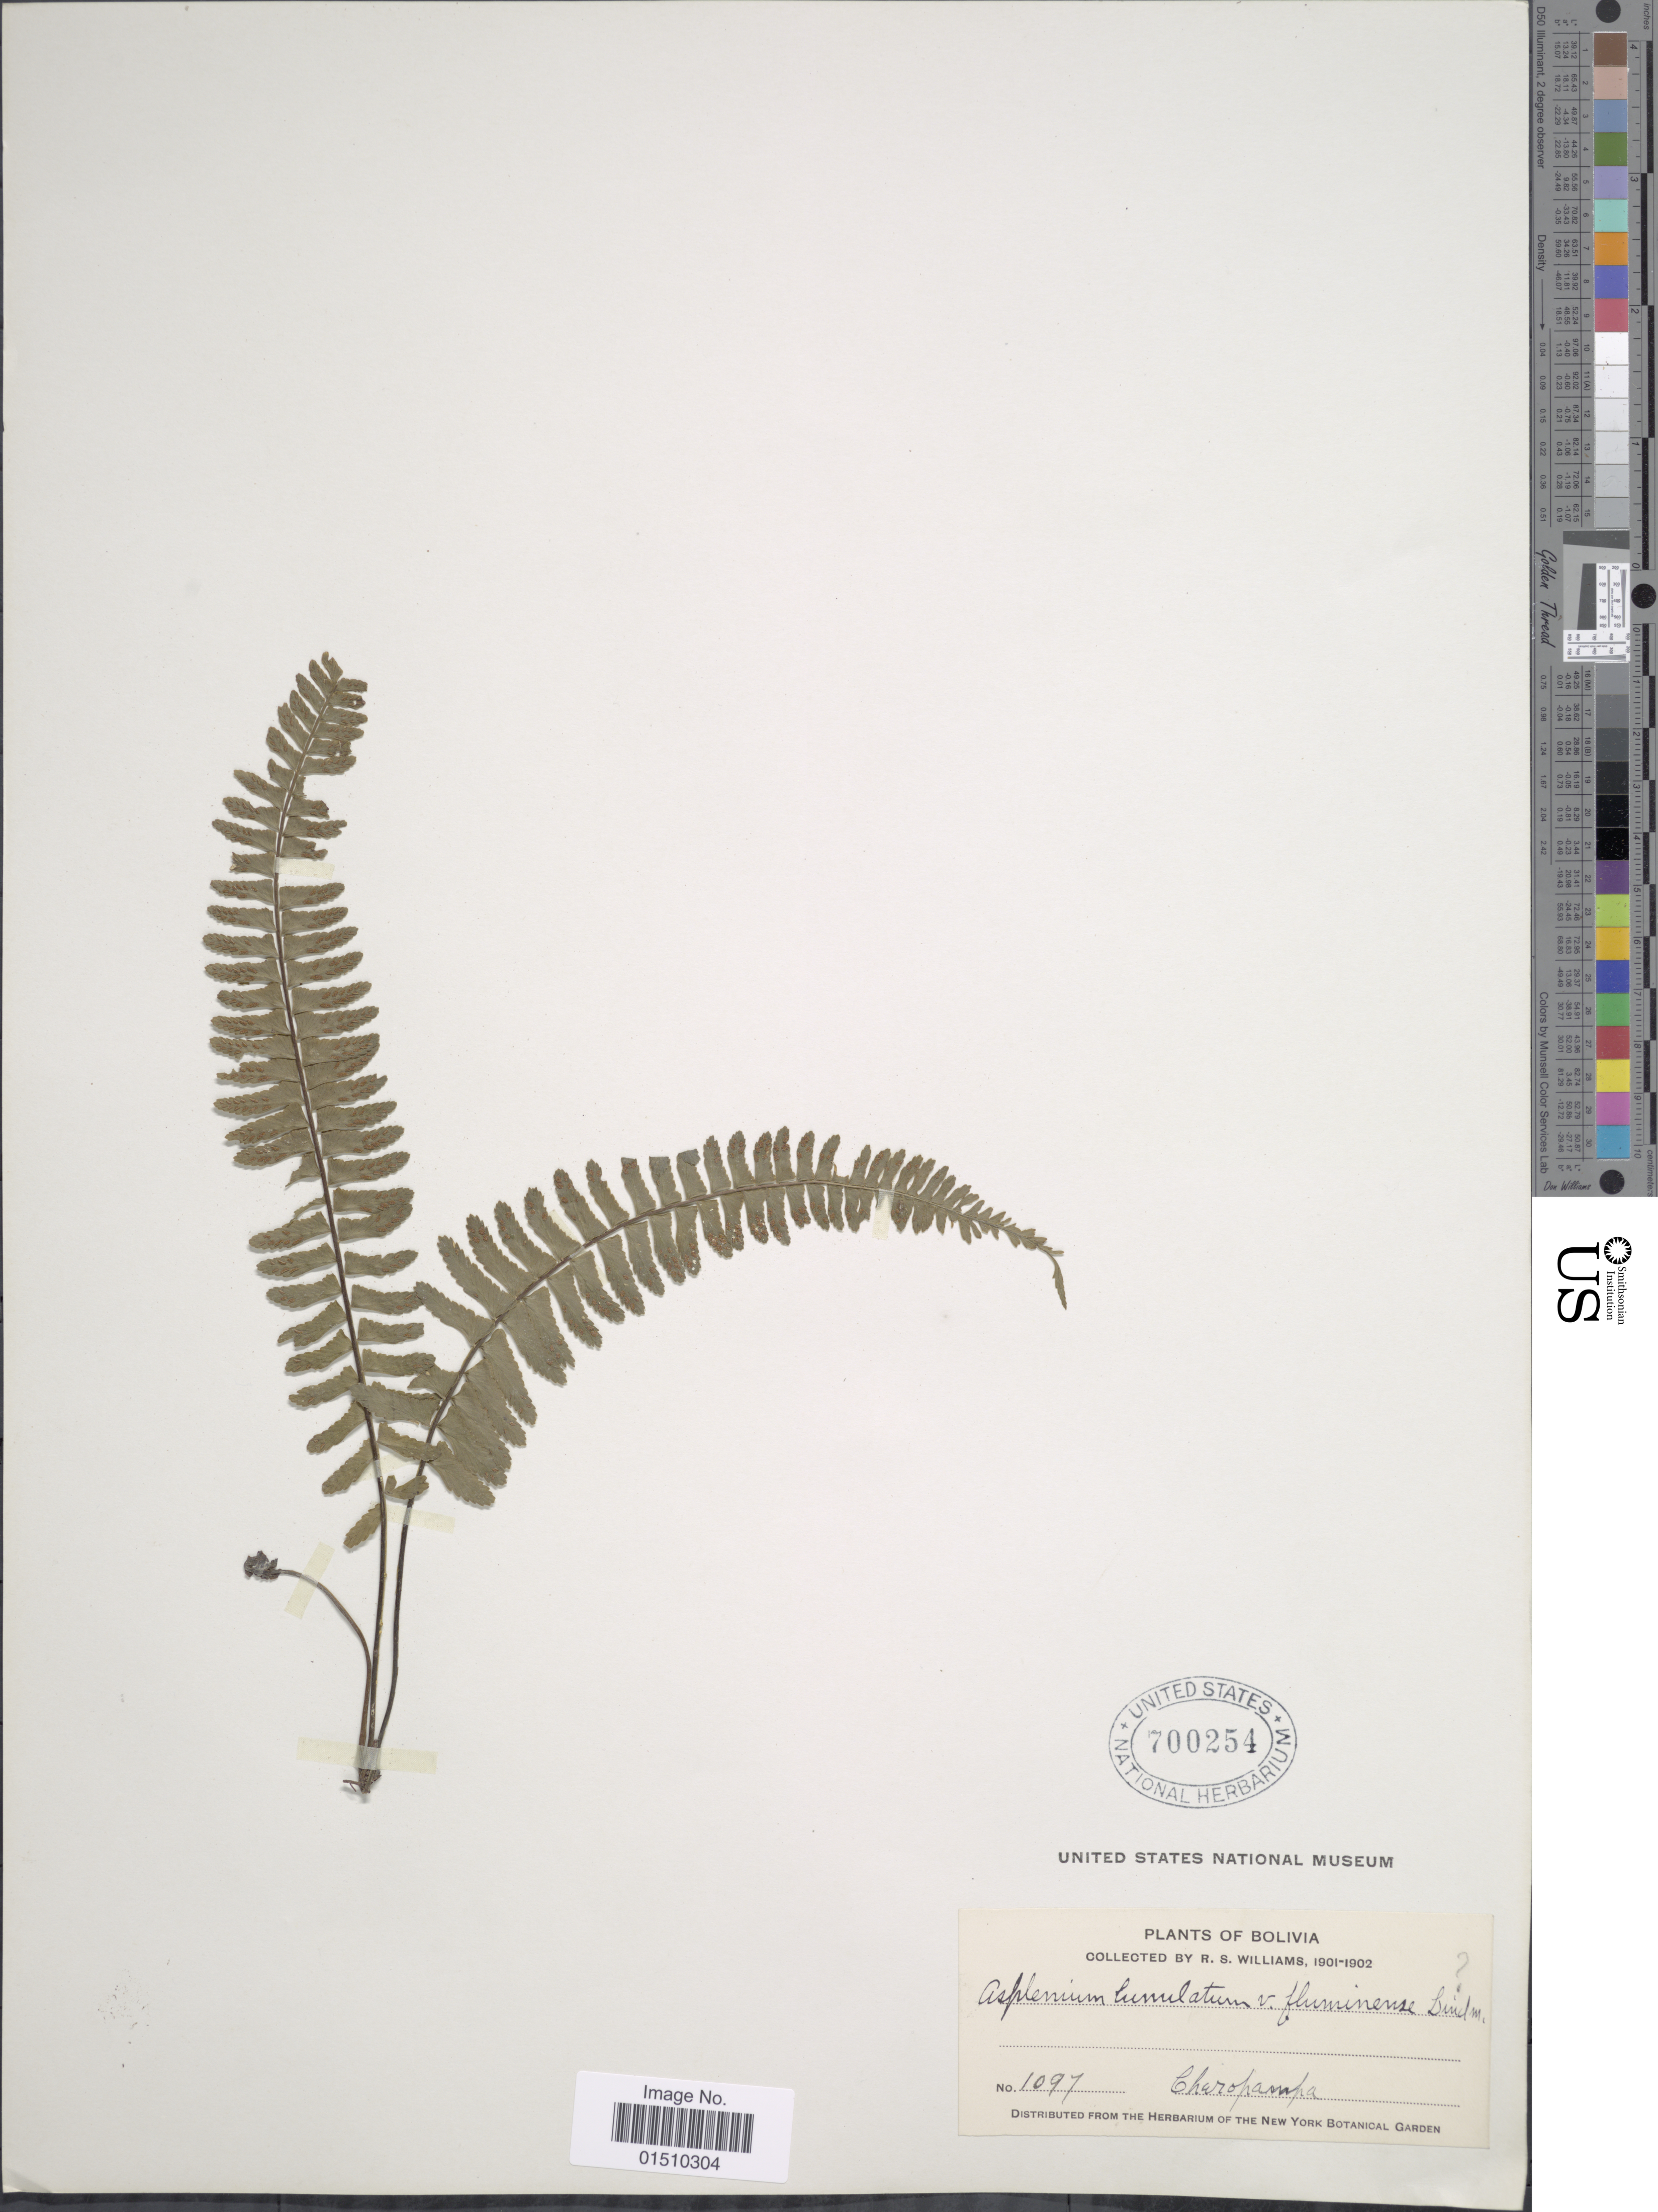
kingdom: Plantae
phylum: Tracheophyta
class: Polypodiopsida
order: Polypodiales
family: Aspleniaceae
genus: Asplenium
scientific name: Asplenium bangii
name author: Hieron.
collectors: R. S. Williams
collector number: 1097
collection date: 1901-09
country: Bolivia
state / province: La Páz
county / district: Larecaja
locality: Charopampa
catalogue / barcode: US 700254